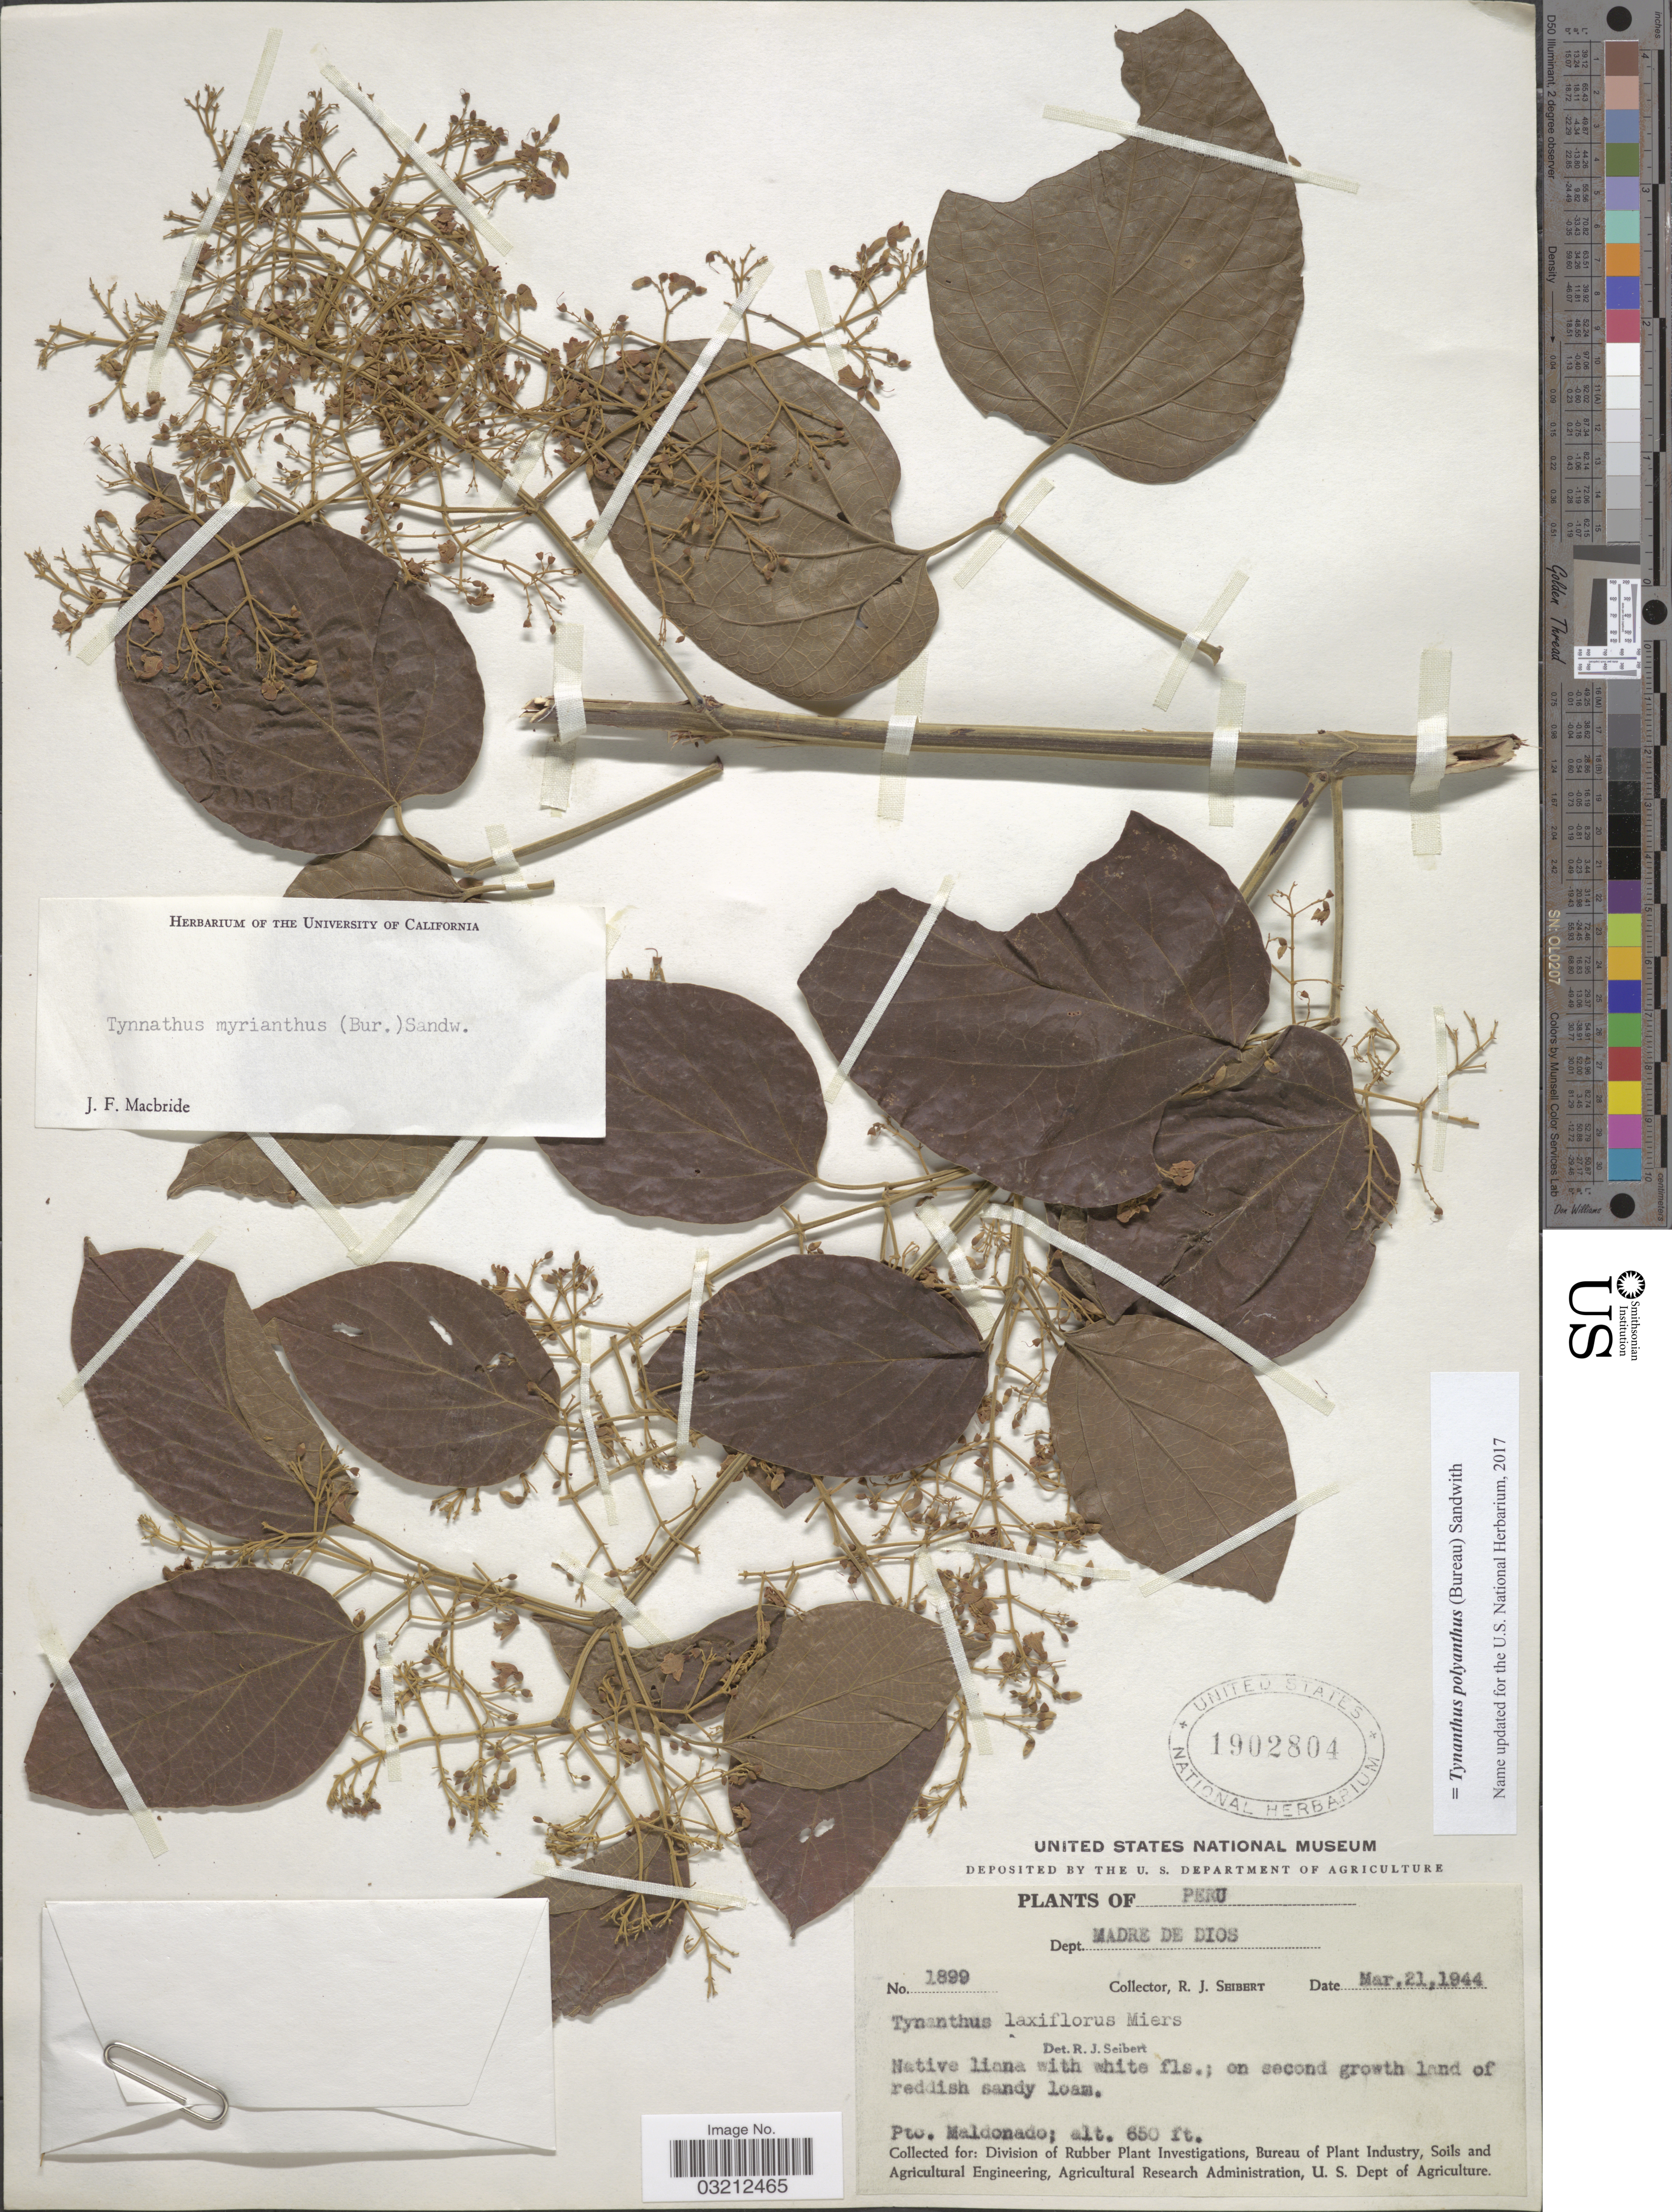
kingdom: Plantae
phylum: Tracheophyta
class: Magnoliopsida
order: Lamiales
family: Bignoniaceae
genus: Tynanthus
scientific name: Tynanthus polyanthus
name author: (Bureau) Sandwith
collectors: R. J. Seibert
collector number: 1899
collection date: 1944-03-21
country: Peru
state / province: Madre de Dios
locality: Dept. Madre de Dios. Pto. Maldonado.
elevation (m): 198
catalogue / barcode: US 1902804